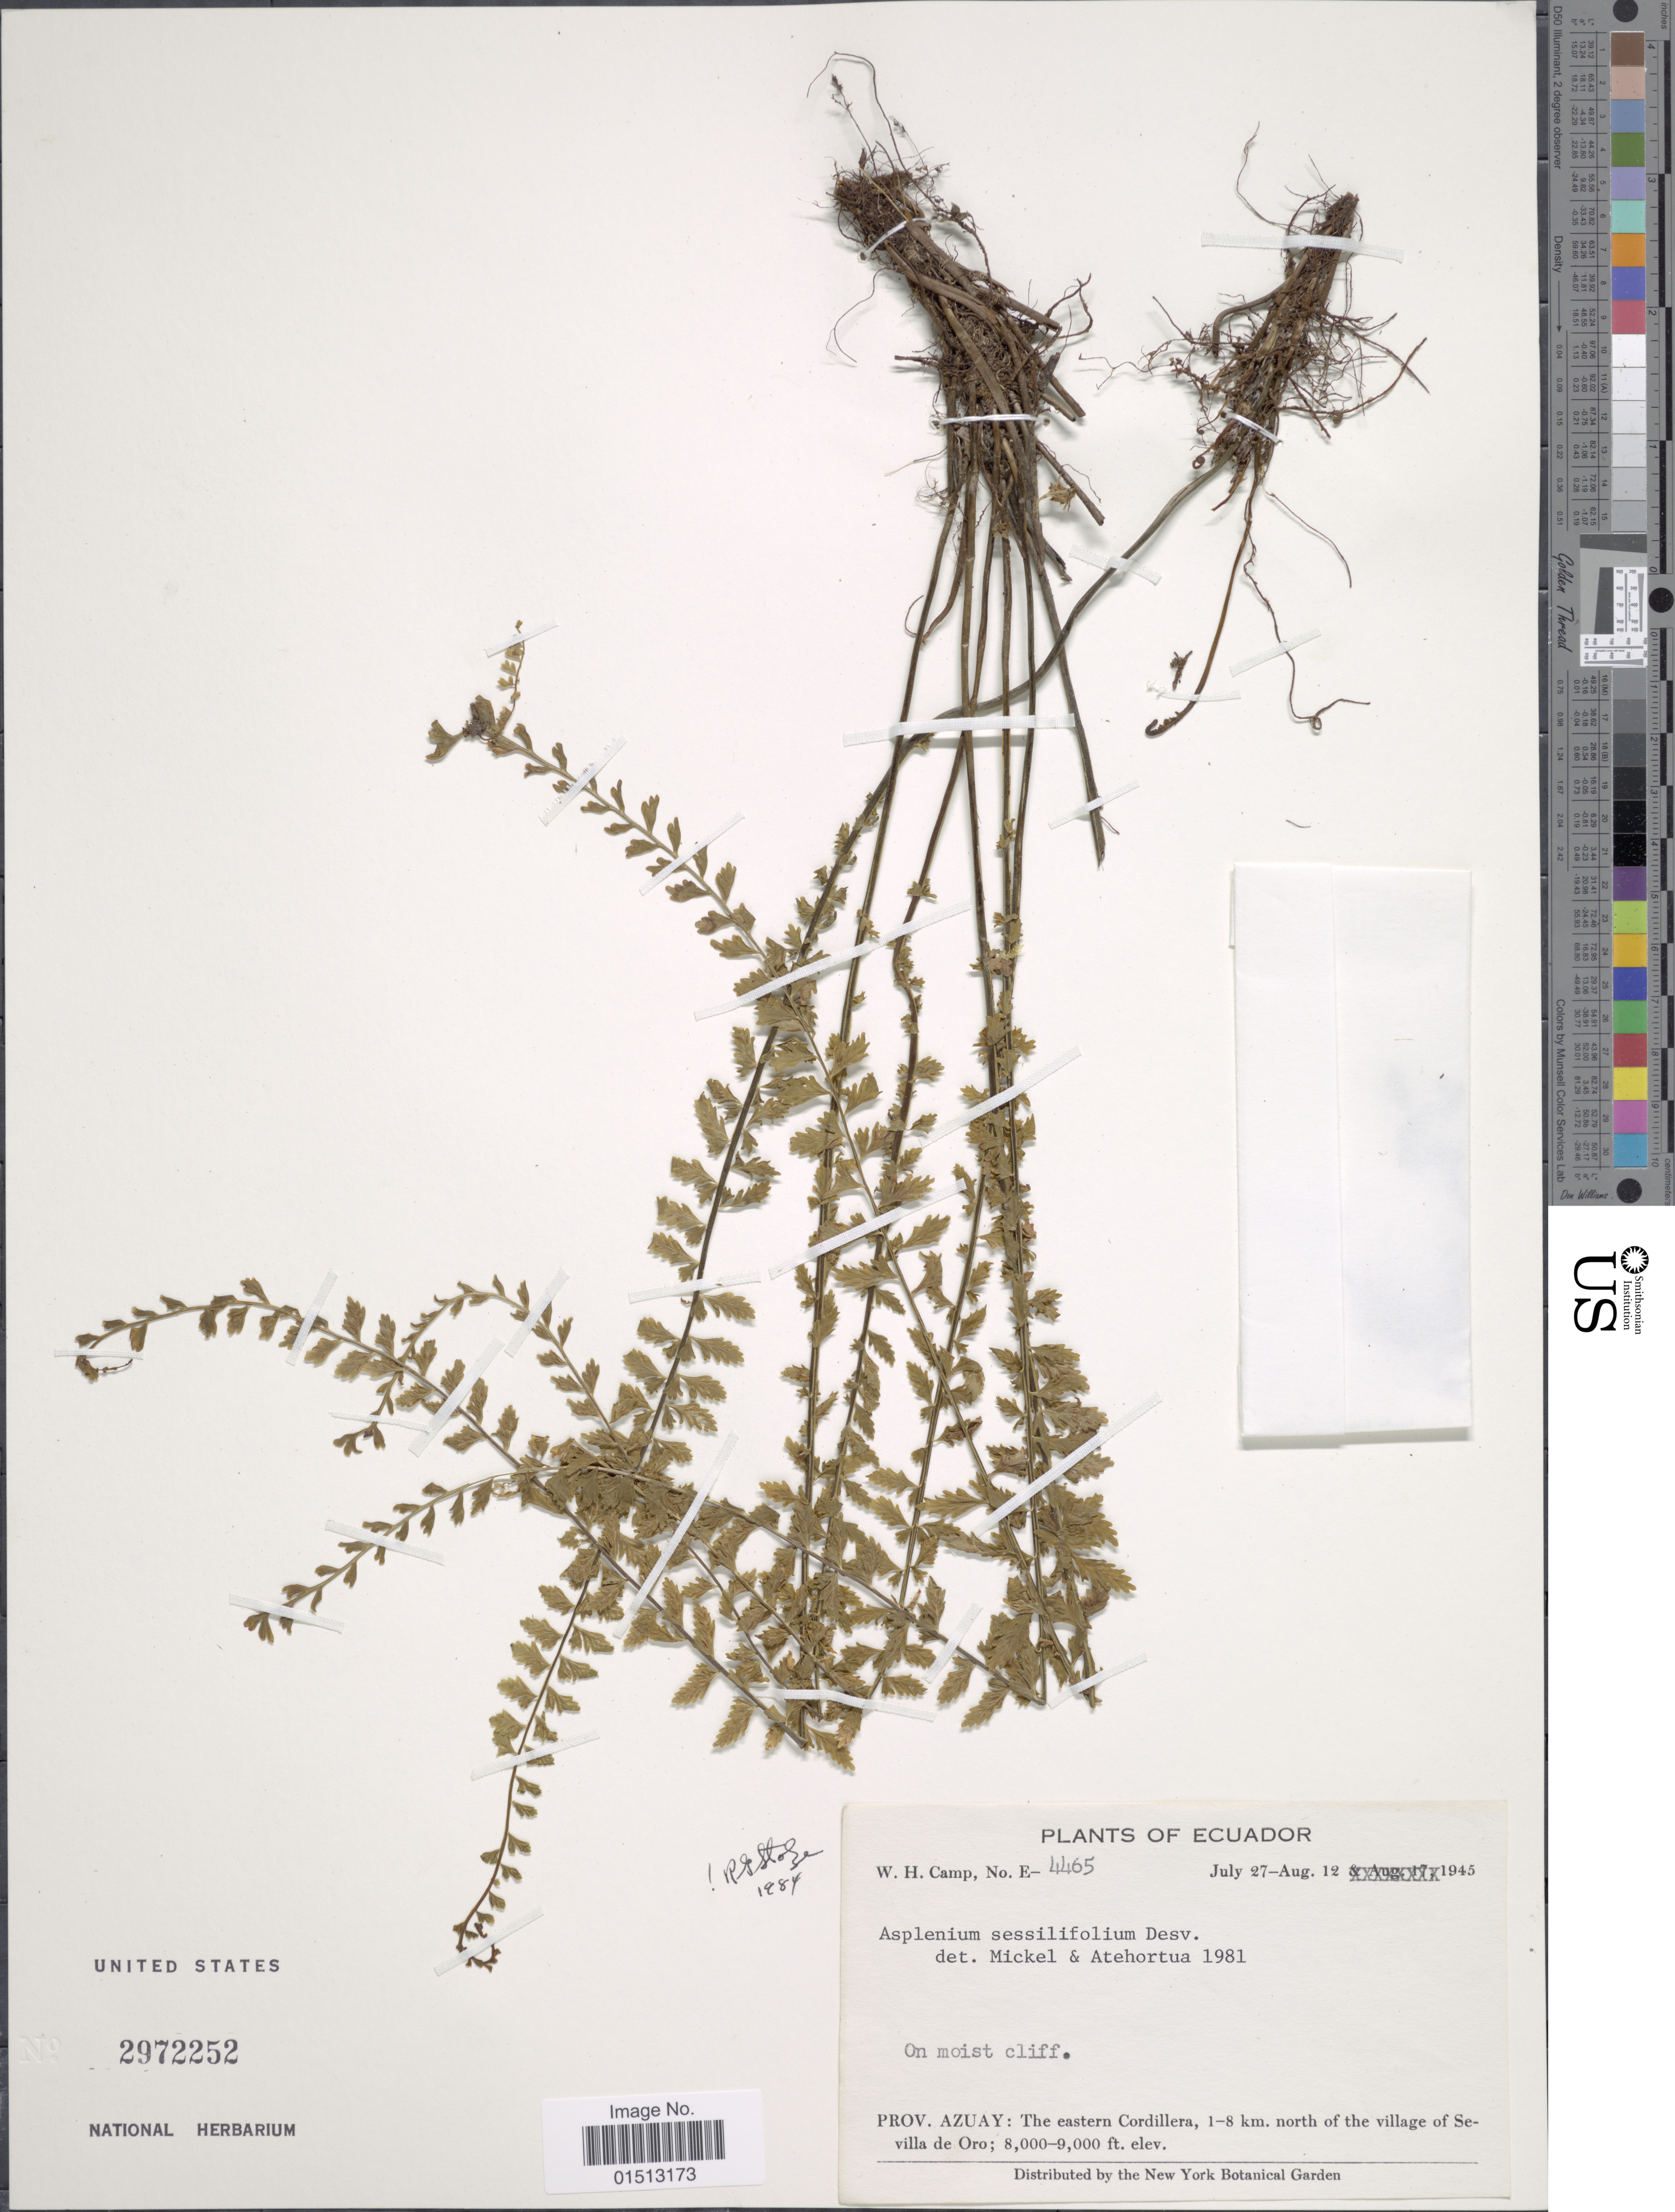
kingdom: Plantae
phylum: Tracheophyta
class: Polypodiopsida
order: Polypodiales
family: Aspleniaceae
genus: Asplenium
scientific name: Asplenium sessilifolium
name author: Desv.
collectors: W. H. Camp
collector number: E-4465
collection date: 1945-07-27/1945-08-12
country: Ecuador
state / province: Azuay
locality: The eastern Cordillera, 1-8 km. north of the village of Sevilla de Oro.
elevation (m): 2438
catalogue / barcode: US 2972252